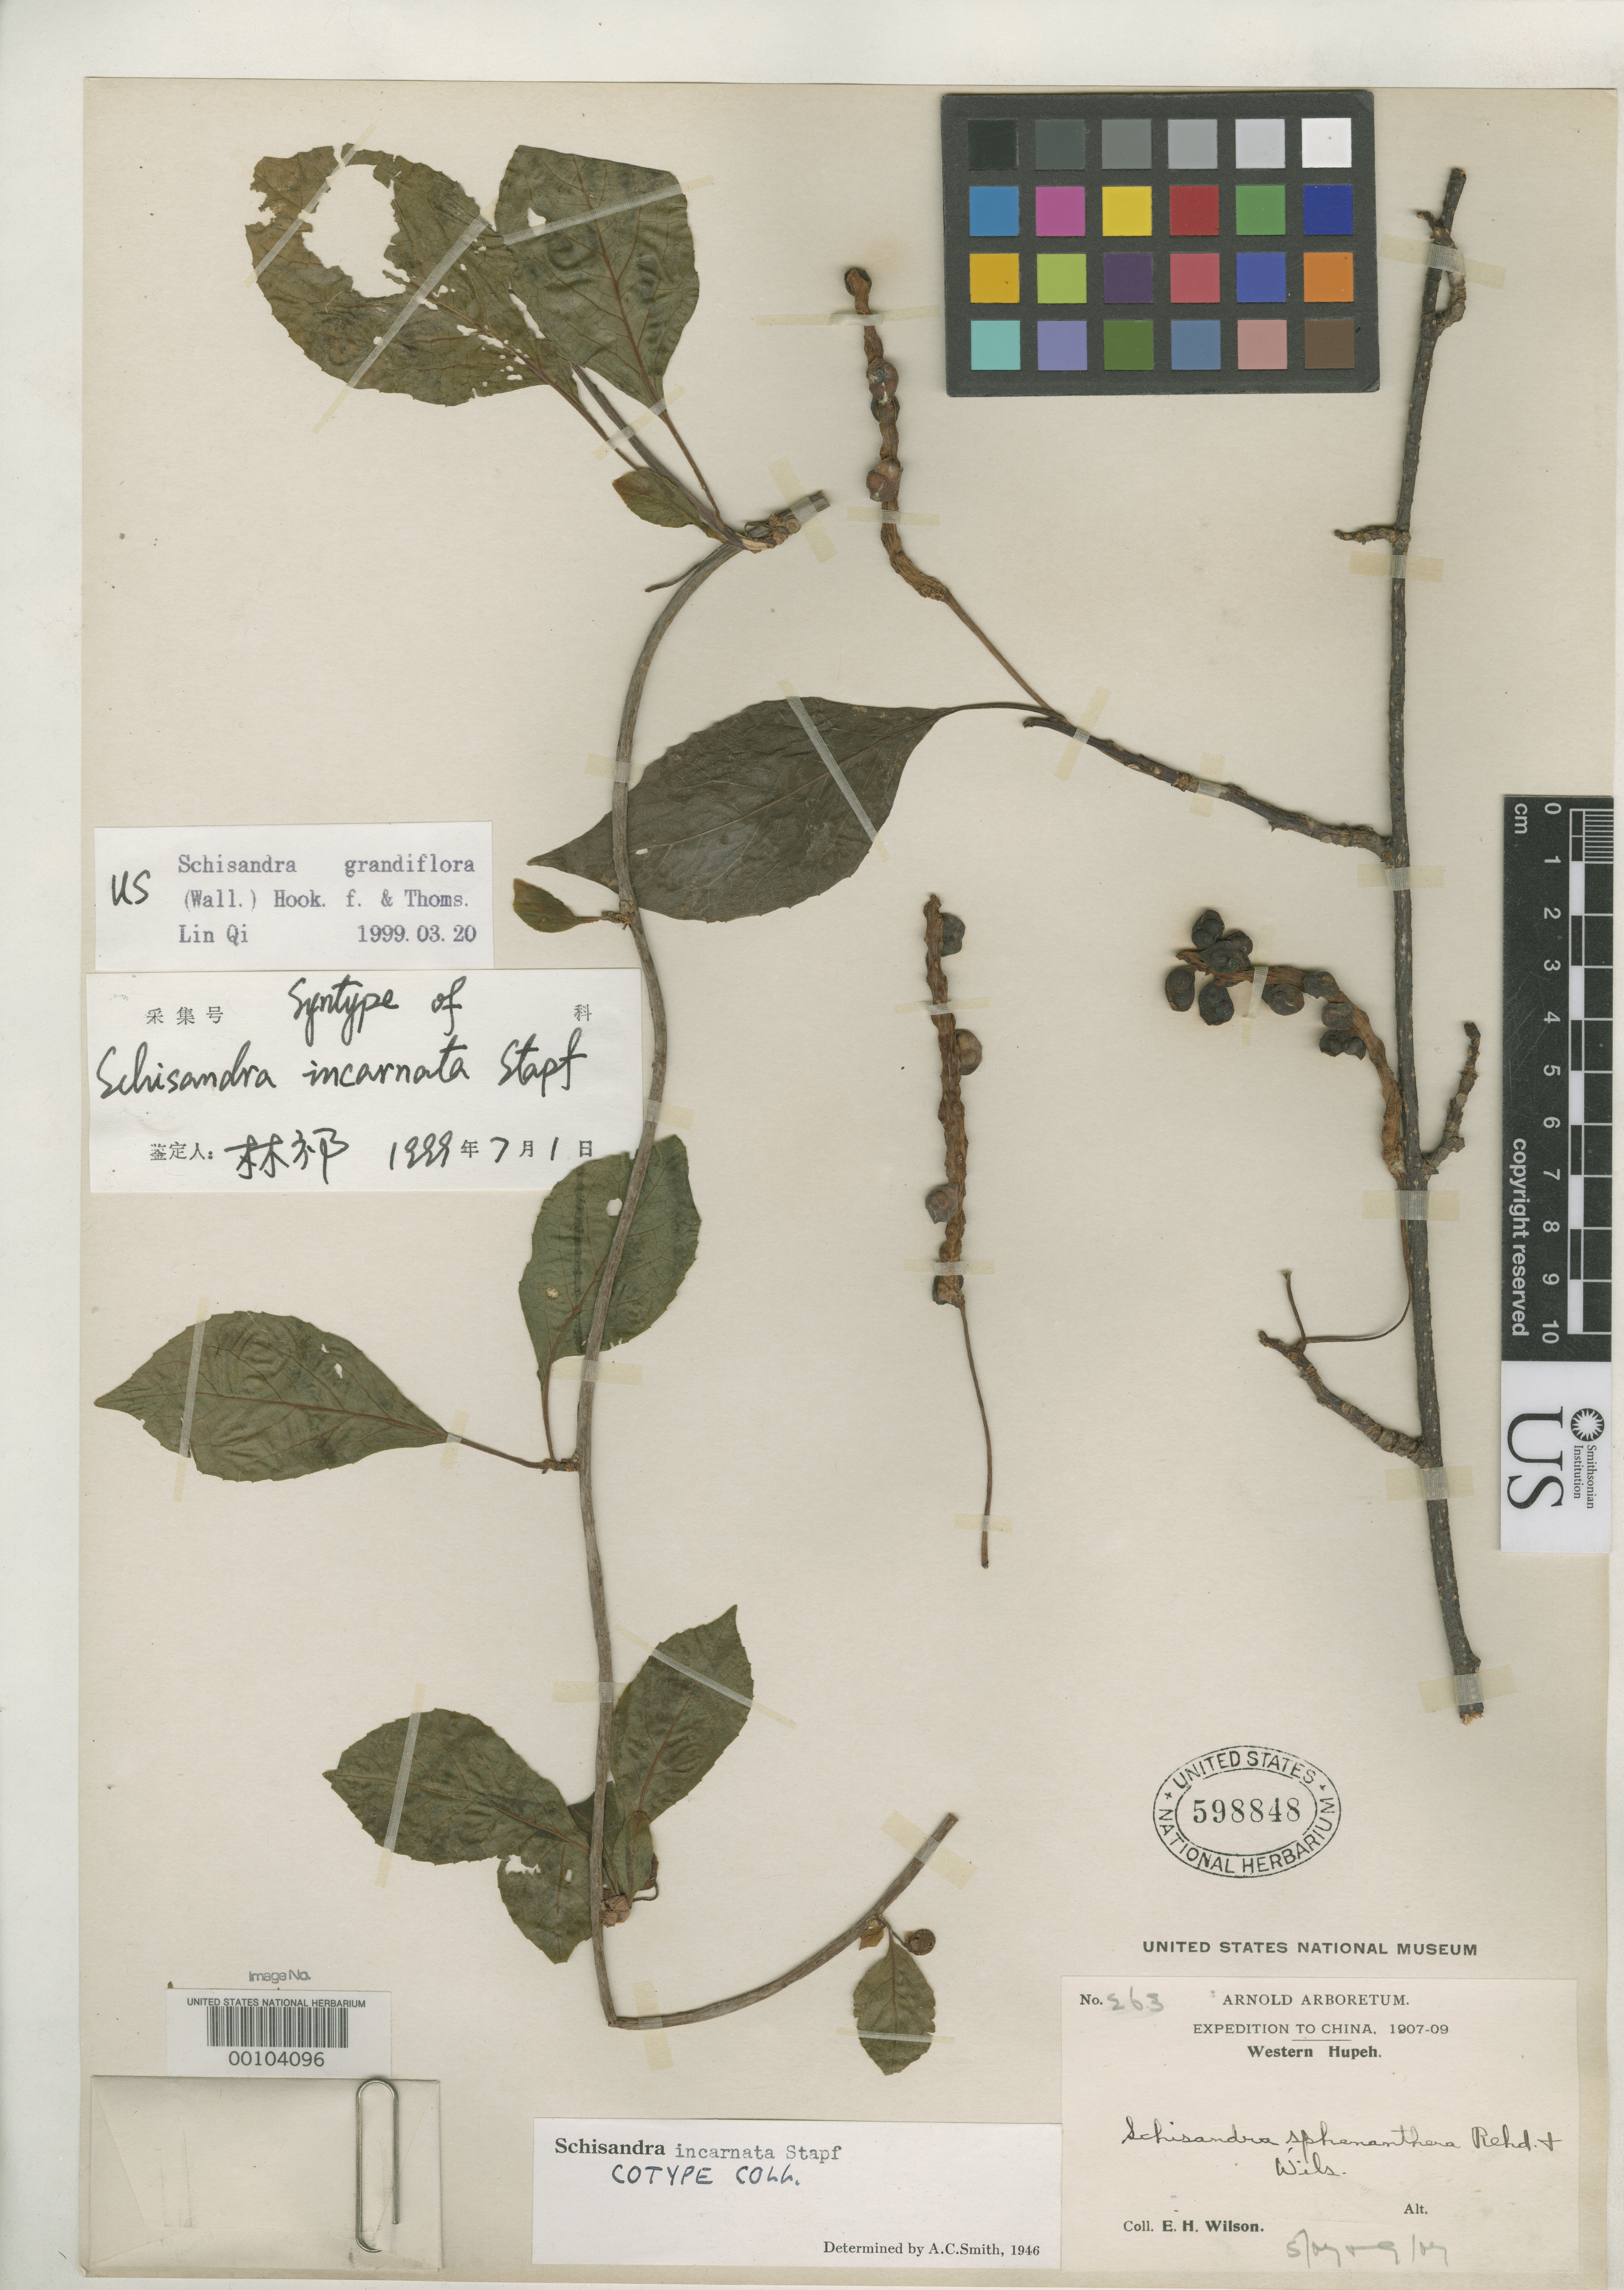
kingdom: Plantae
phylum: Tracheophyta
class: Magnoliopsida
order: Austrobaileyales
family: Schisandraceae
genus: Schisandra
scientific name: Schisandra incarnata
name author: Stapf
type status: Syntype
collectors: E. H. Wilson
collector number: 263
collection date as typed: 1907 to -- --- 1909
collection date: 1907/1909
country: China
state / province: Hubei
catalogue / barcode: US 598848